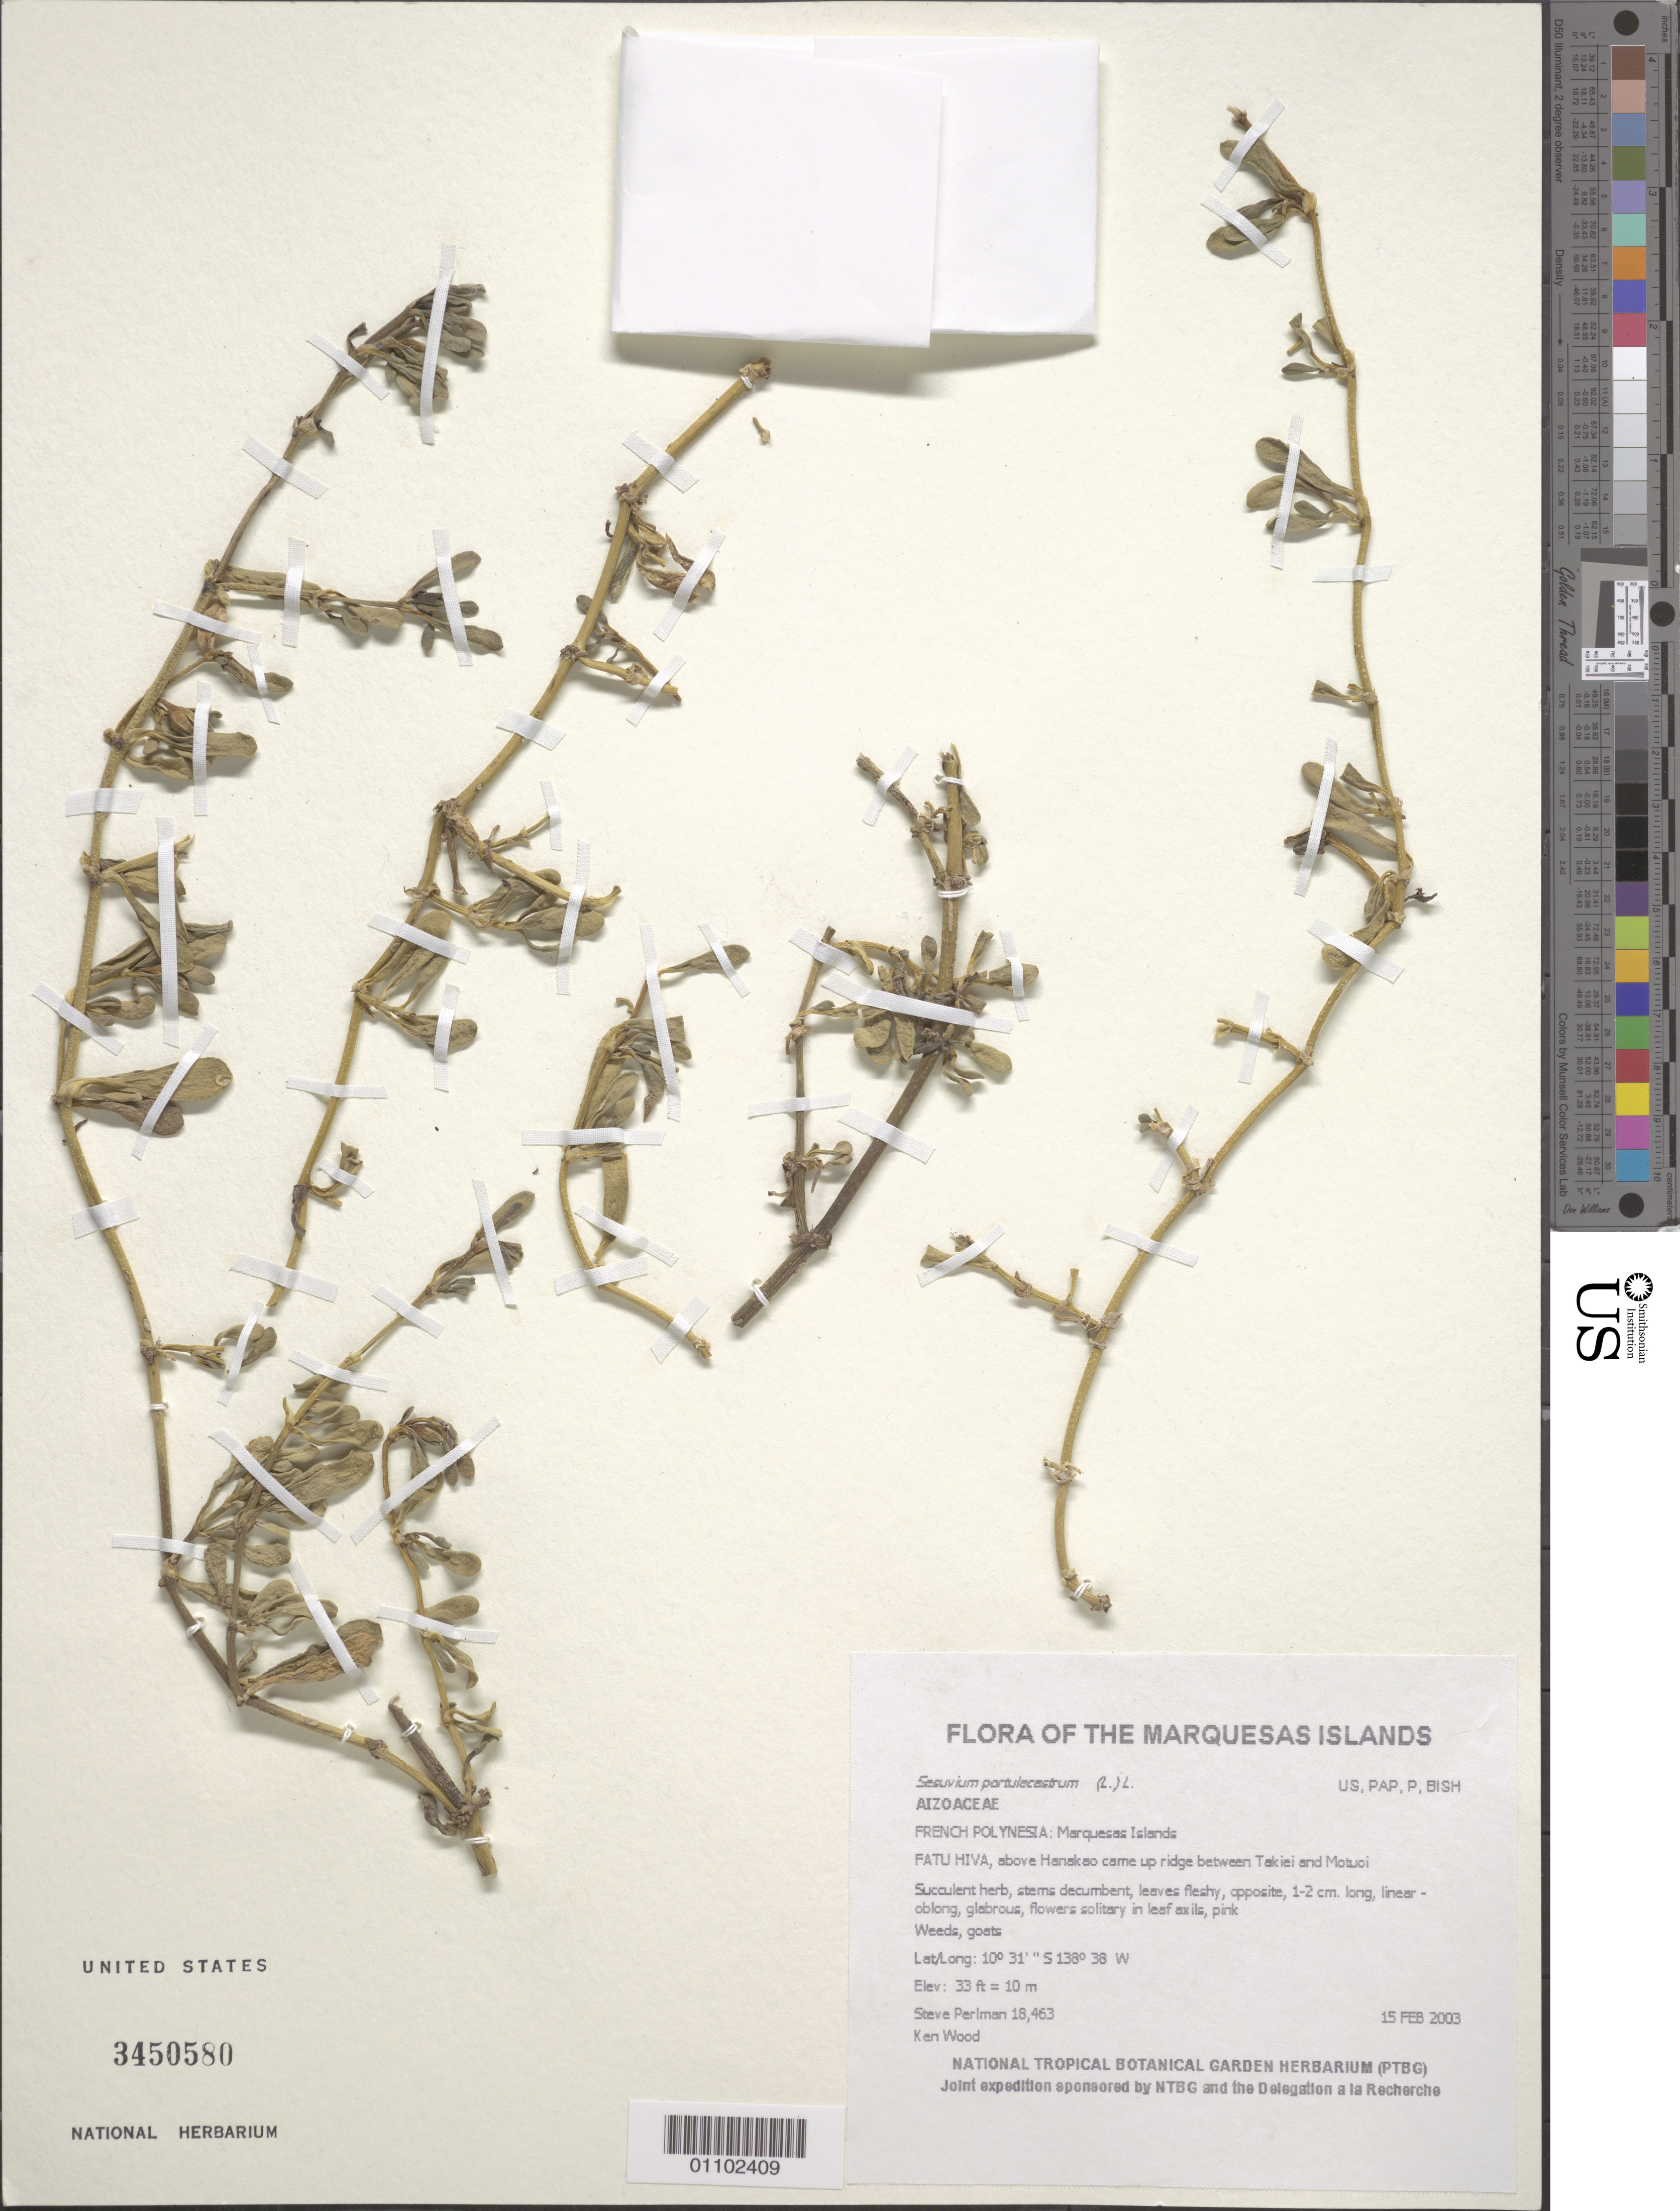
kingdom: Plantae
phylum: Tracheophyta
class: Magnoliopsida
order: Caryophyllales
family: Aizoaceae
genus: Sesuvium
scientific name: Sesuvium portulacastrum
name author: (L.) L.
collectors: S. P. Perlman & K. R. Wood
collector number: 18463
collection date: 2003-02-15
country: French Polynesia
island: Fatu Hiva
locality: Above Hanakao, came up ridge between Takiei and Motuoi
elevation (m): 10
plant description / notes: Weeds, goats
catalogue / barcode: US 3450580